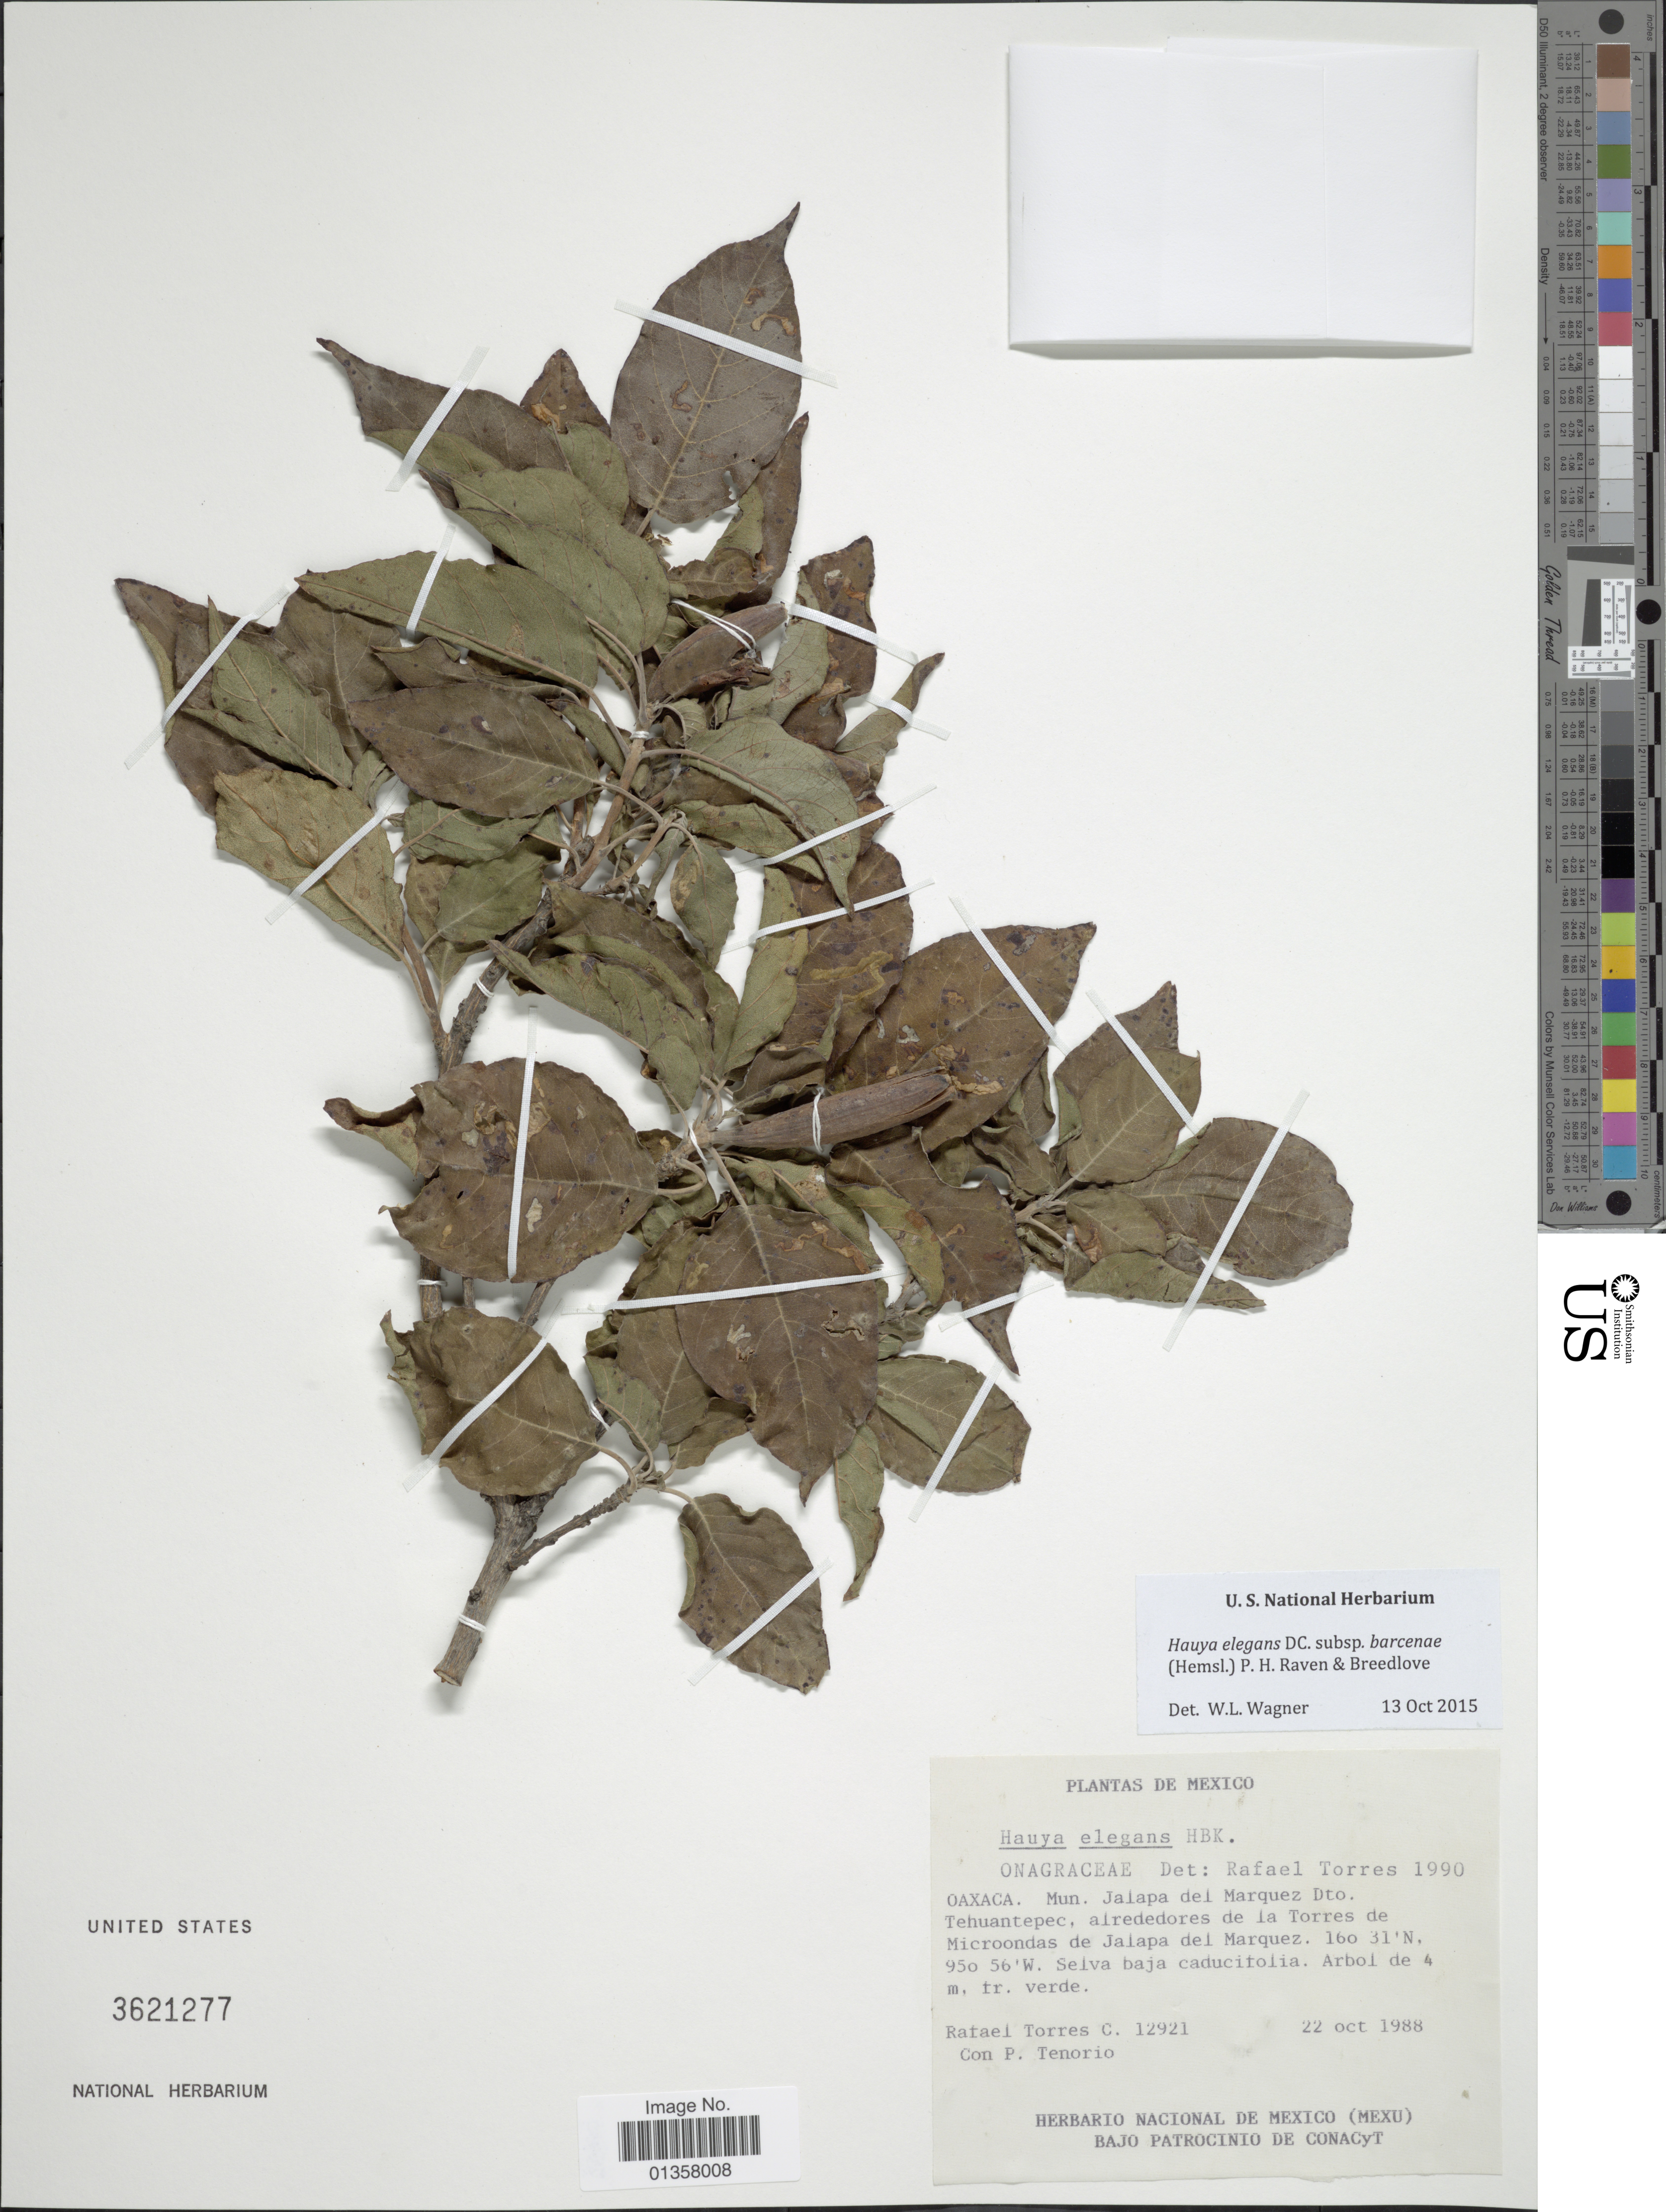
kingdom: Plantae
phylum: Tracheophyta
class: Magnoliopsida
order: Myrtales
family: Onagraceae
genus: Hauya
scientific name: Hauya elegans subsp. barcenae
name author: (Hemsl.) P.H. Raven & Breedlove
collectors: R. Torres C. & Tenorio, P.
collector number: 12921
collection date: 1988-10-22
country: Mexico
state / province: Oaxaca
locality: Mun. Jalapa del Marquez Dto. Tehuantepec, alrededores de la Torres de Microondas de Jalapa del Marquez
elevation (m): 4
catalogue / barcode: US 3621277